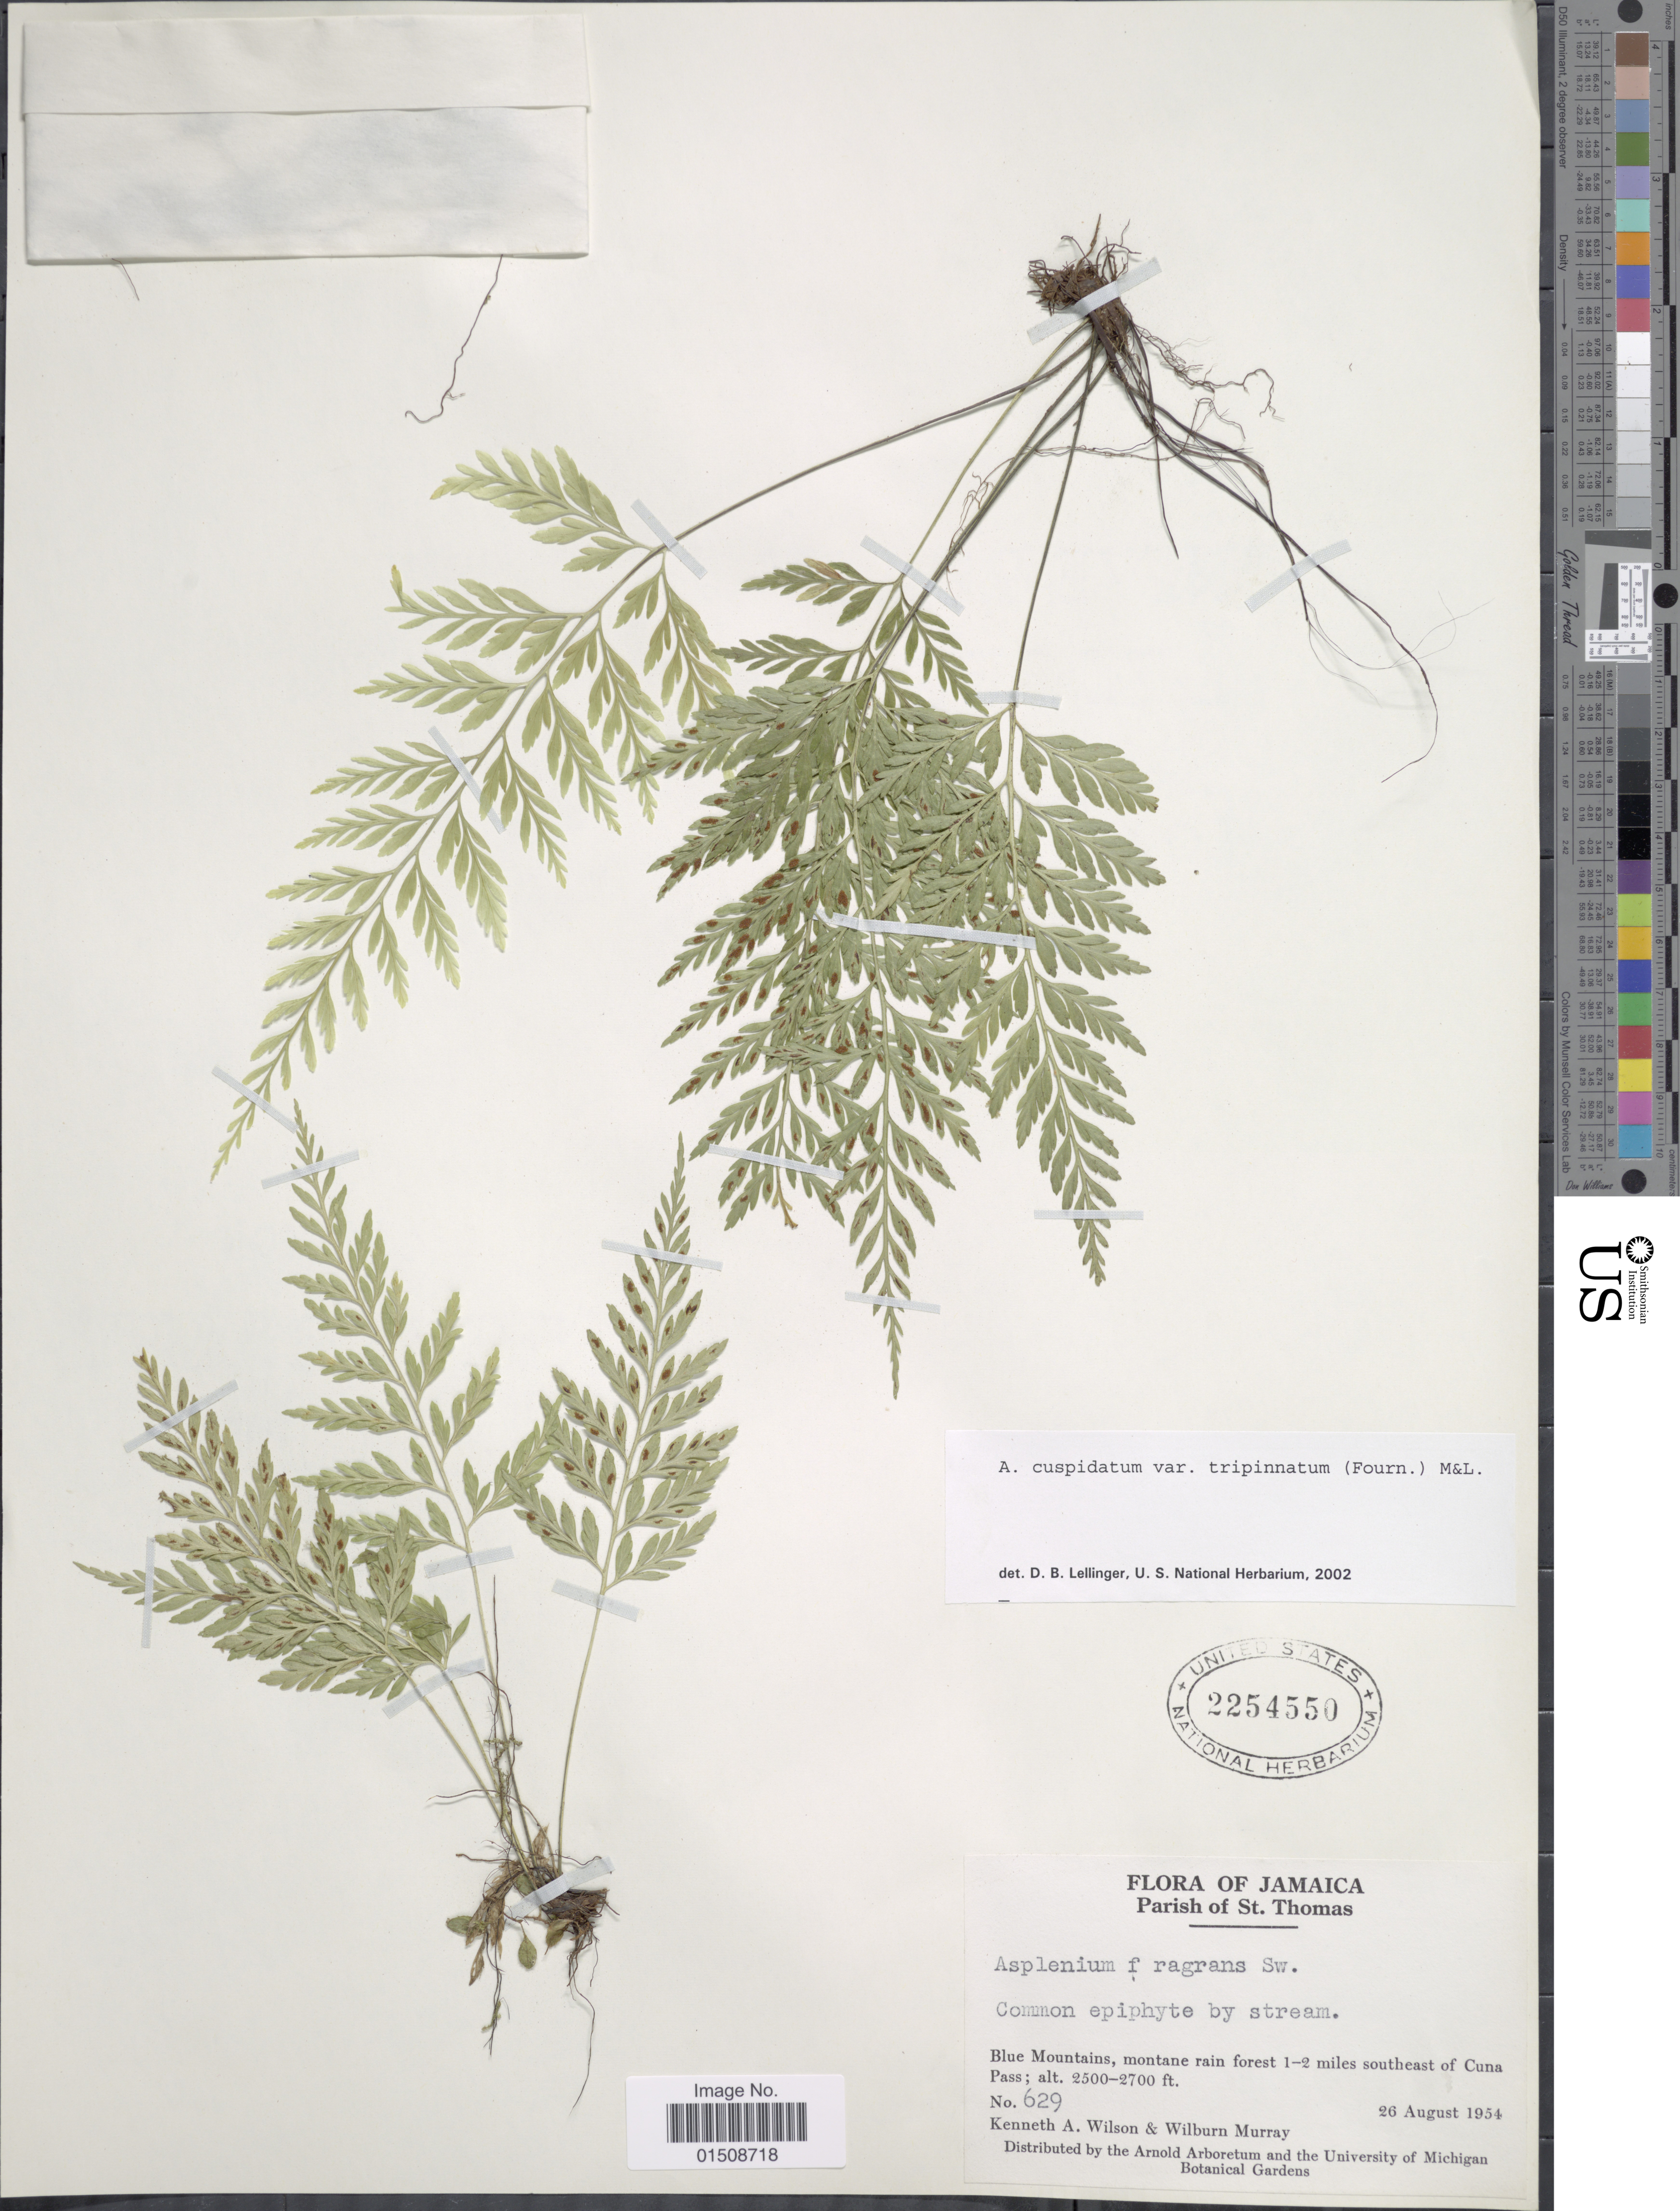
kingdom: Plantae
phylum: Tracheophyta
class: Polypodiopsida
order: Polypodiales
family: Aspleniaceae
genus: Asplenium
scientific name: Asplenium cuspidatum var. tripinnatum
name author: (E. Fourn.) C.V. Morton & Lellinger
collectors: K. A. Wilson & W. Murray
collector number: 629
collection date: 1954-08-26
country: Jamaica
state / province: Saint Thomas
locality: Parish of St. Thomas, Blue Mountains, montane rain forest 1-2 miles southeast of Cuna Pass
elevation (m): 762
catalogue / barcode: US 2254550